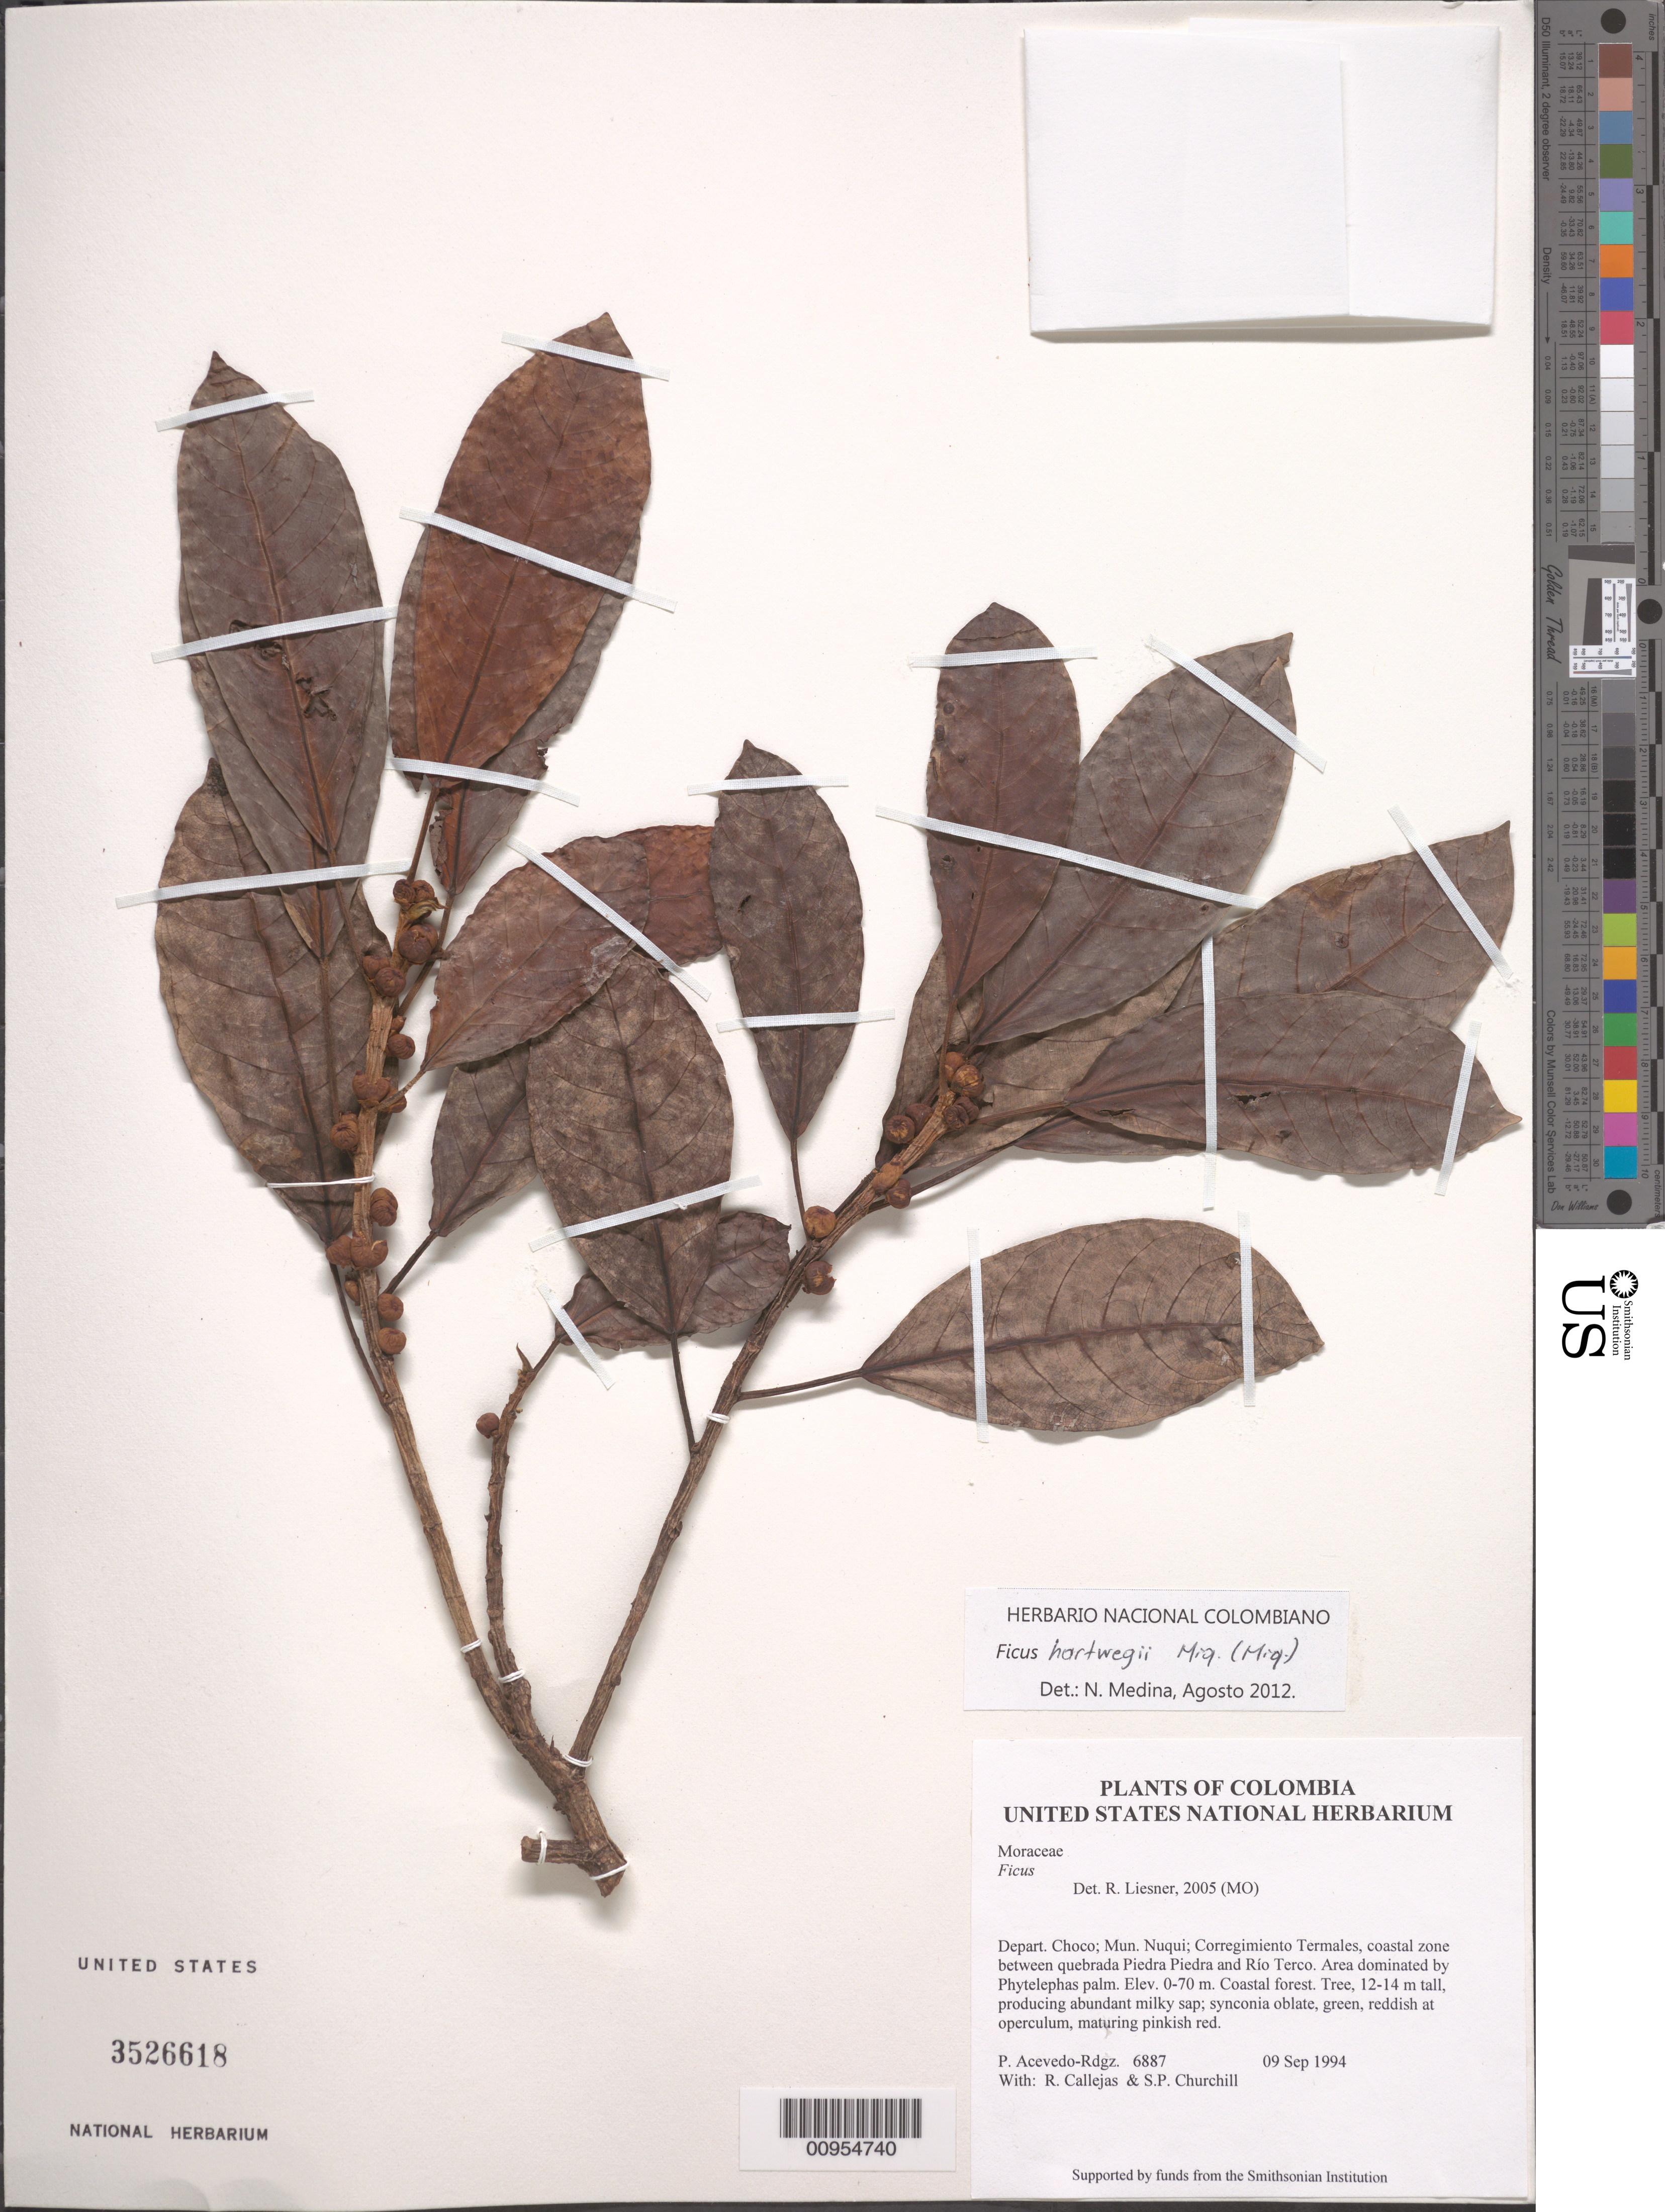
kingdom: Plantae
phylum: Tracheophyta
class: Magnoliopsida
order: Rosales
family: Moraceae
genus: Ficus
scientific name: Ficus hartwegii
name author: (Miq.) Miq.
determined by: Medina, N.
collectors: P. Acevedo-Rodr., R. Callejas & S. Churchill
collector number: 6887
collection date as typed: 09 Sep 1994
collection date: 1994-09-09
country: Colombia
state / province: Chocó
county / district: Nuqui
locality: Depart. Choco; Mun. Nuqui; Corregimiento Termales, coastal zone between quebrada Piedra Piedra and Río Terco. Area dominated by Phytelephas palm.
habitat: Coastal forest.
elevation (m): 0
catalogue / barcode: US 3526618